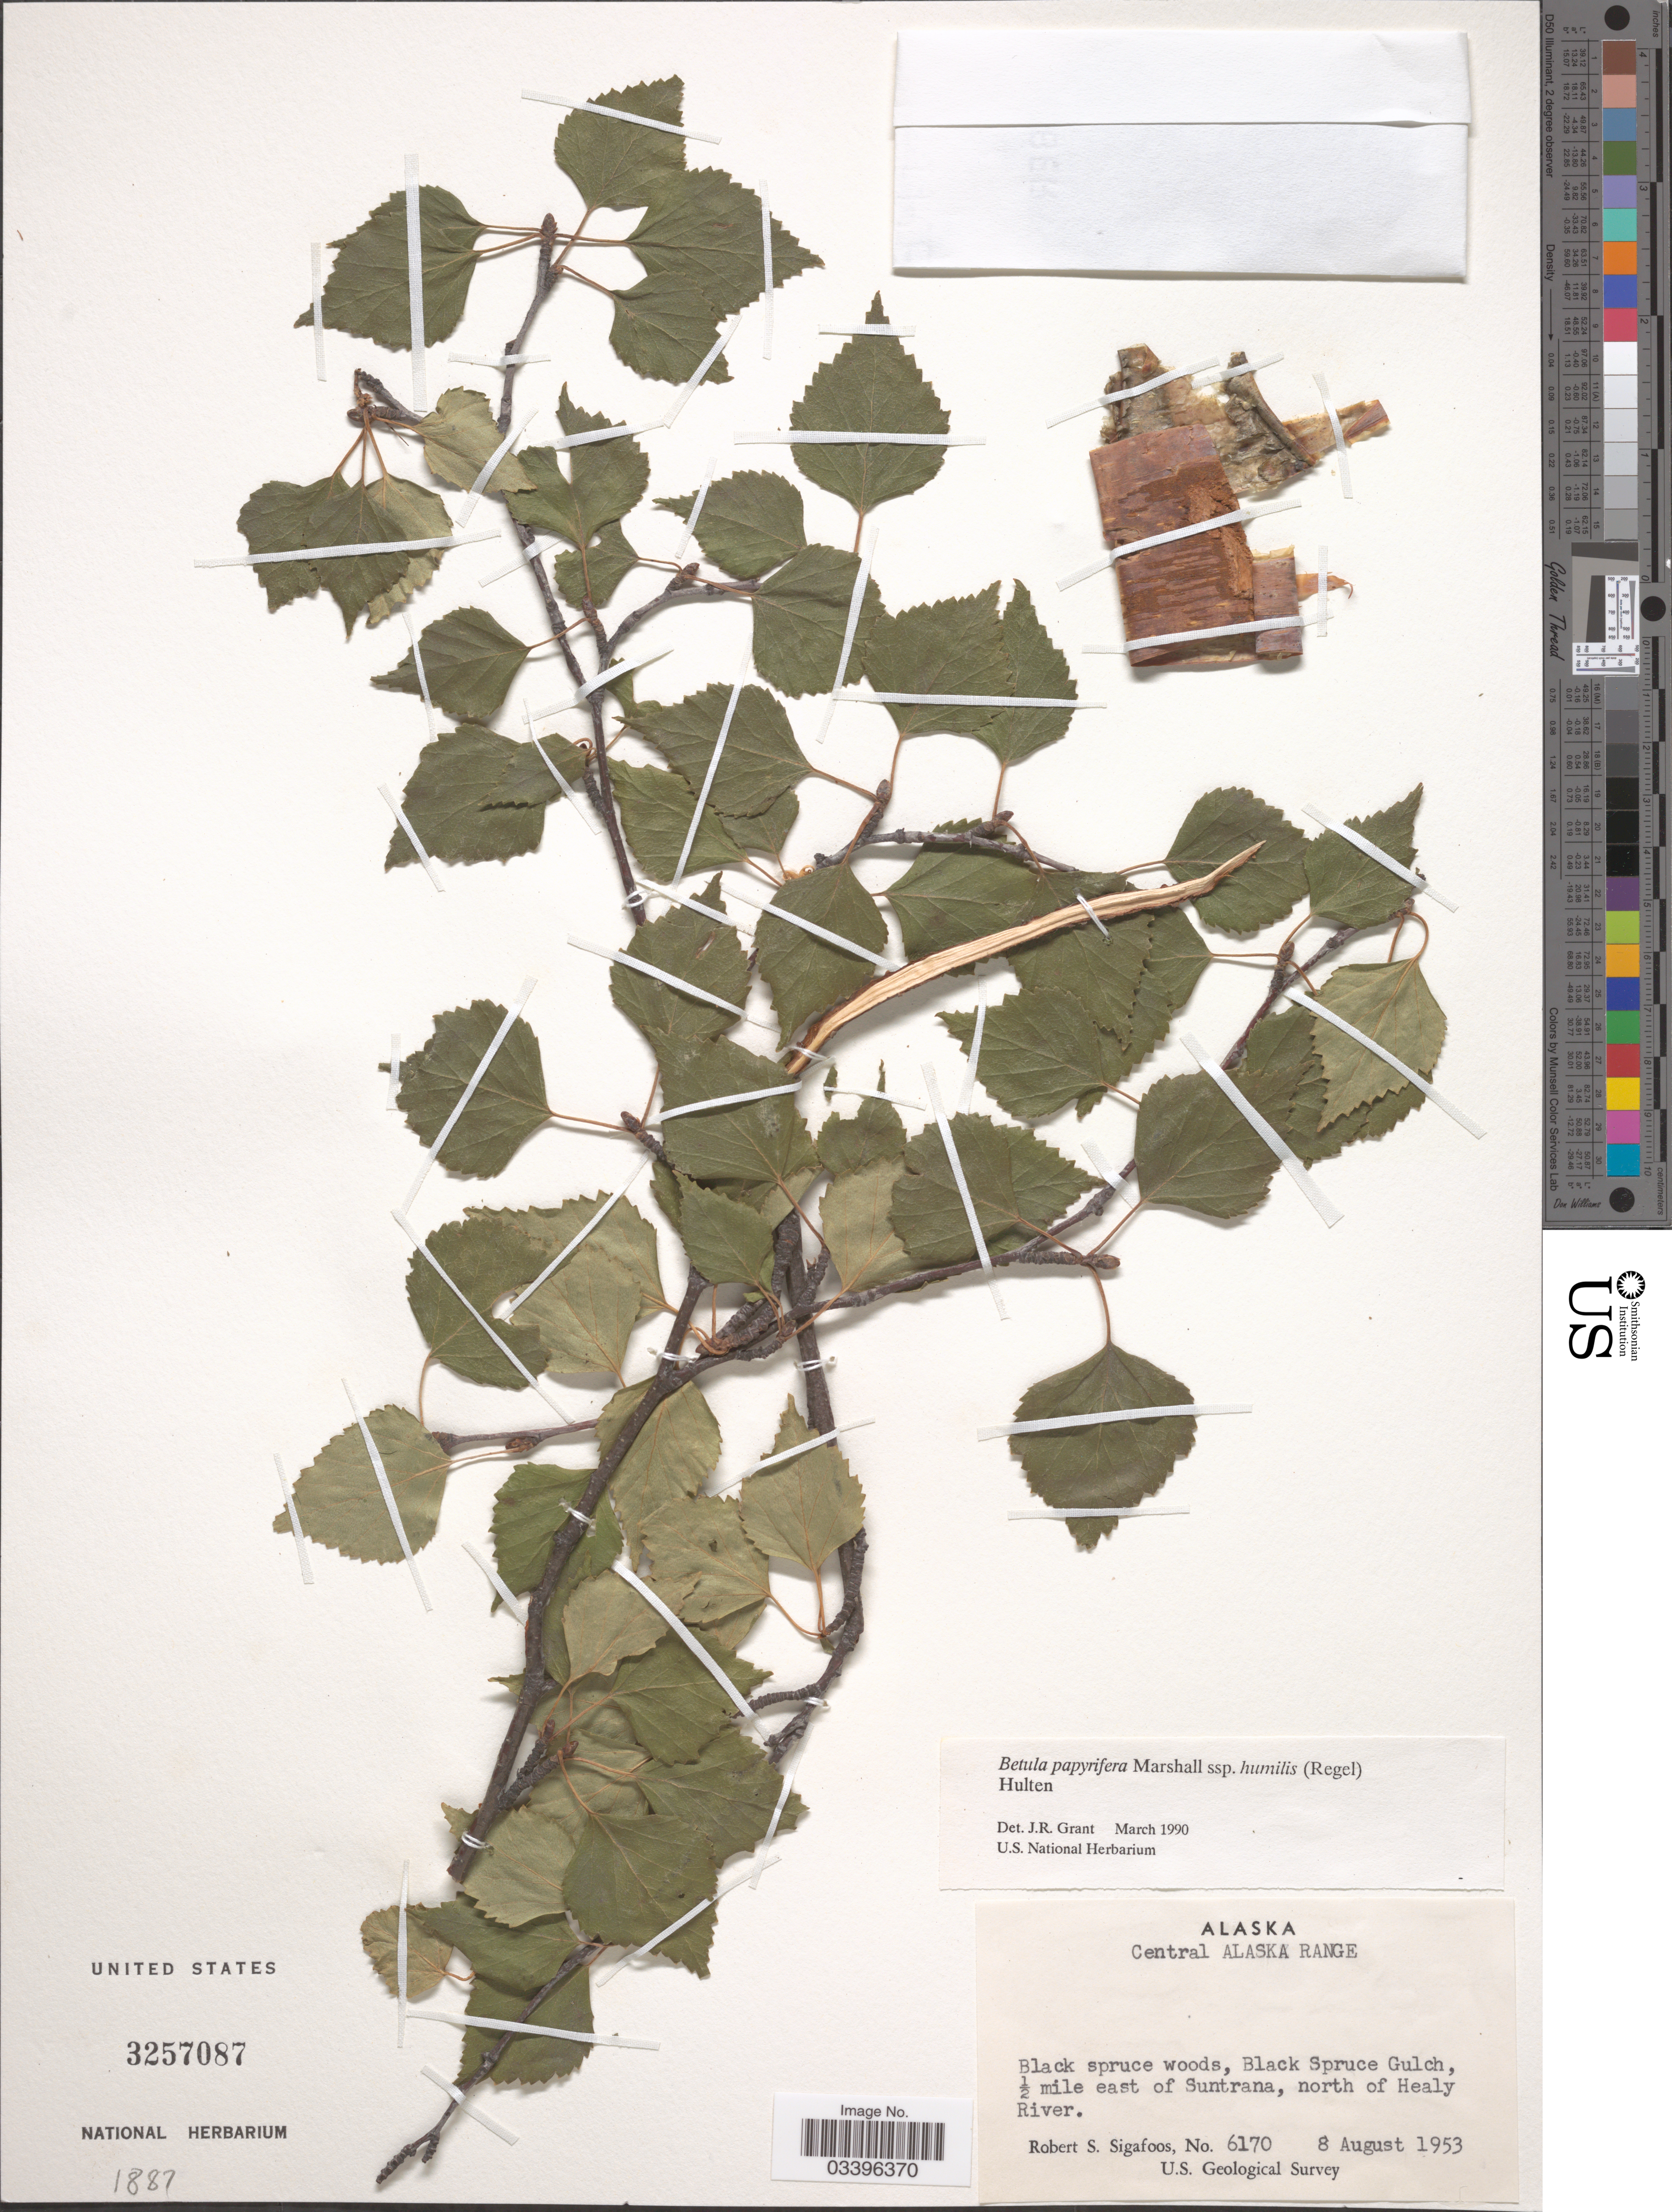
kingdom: Plantae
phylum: Tracheophyta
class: Magnoliopsida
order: Fagales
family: Betulaceae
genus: Betula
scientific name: Betula papyrifera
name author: Marshall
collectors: R. Sigafoos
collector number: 6170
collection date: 1953-08-08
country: United States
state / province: Alaska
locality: Central Alaska Range. Black Spruce Gulch, ½ mile east of Suntrana, north of Healy River.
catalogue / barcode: US 3257087